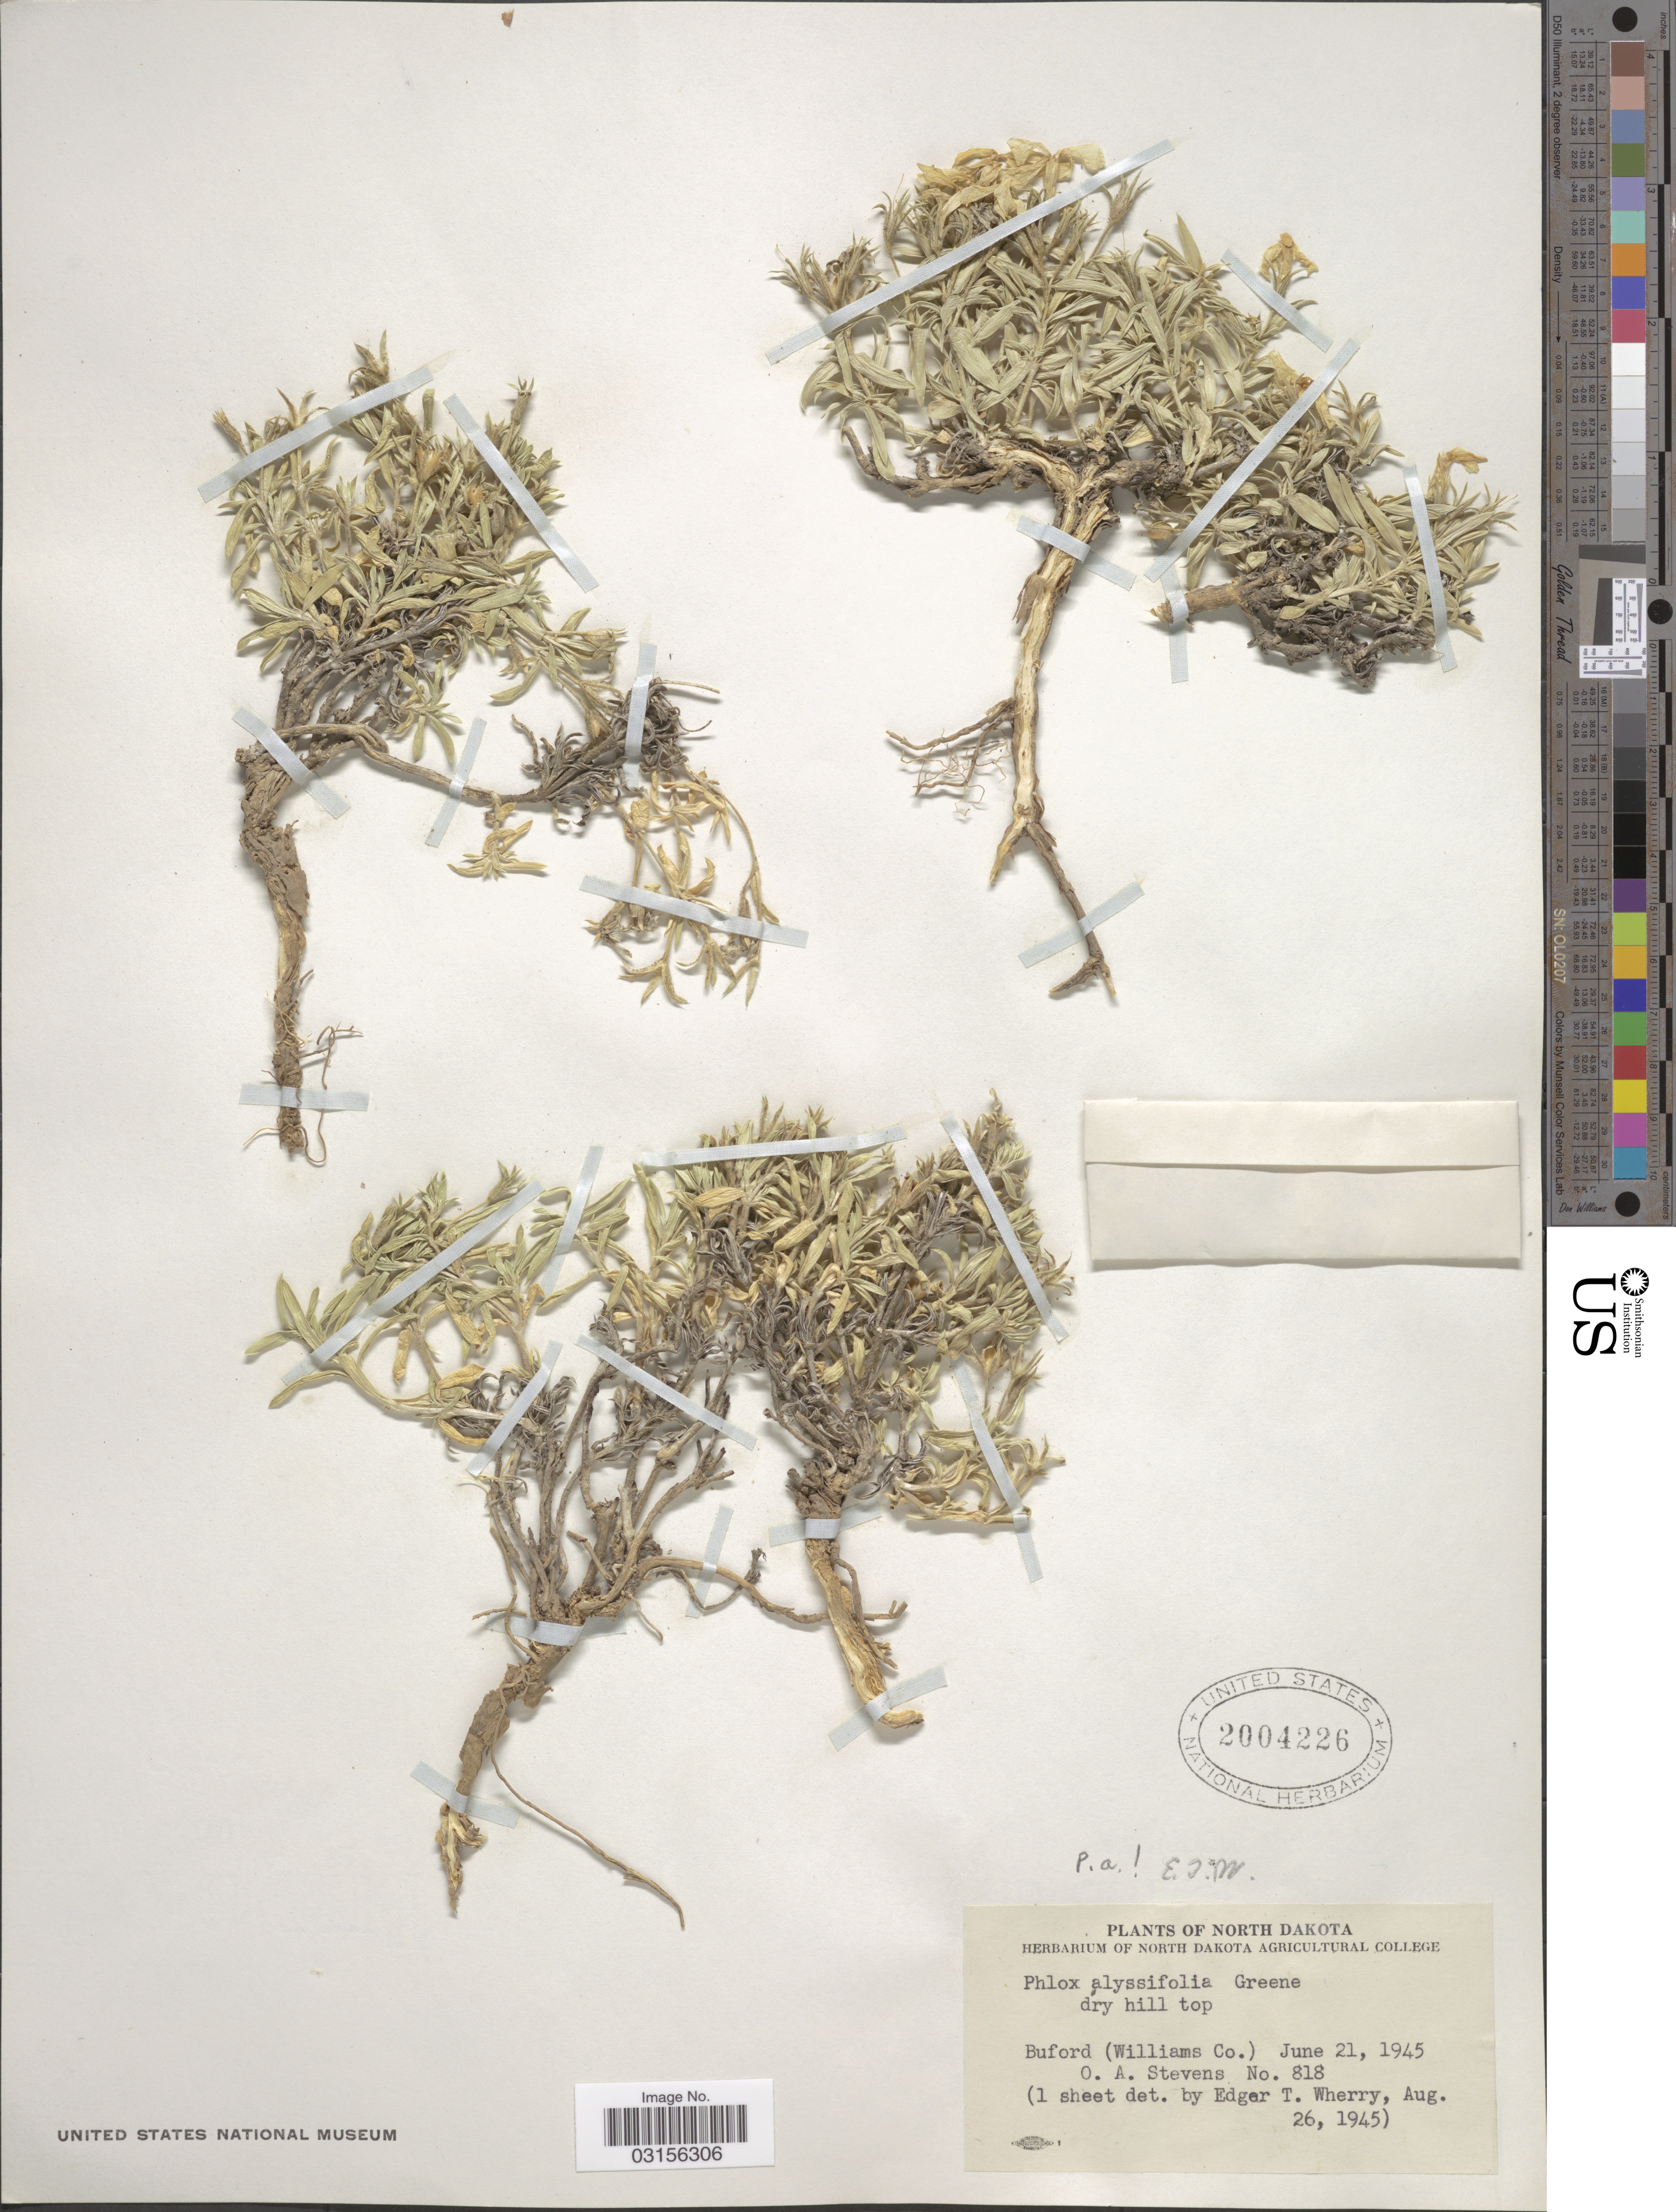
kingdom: Plantae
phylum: Tracheophyta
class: Magnoliopsida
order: Ericales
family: Polemoniaceae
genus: Phlox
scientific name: Phlox alyssifolia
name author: Greene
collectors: O. A. Stevens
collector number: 818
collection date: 1945-06-21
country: United States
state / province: North Dakota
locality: Buford (Williams Co).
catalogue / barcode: US 2004226